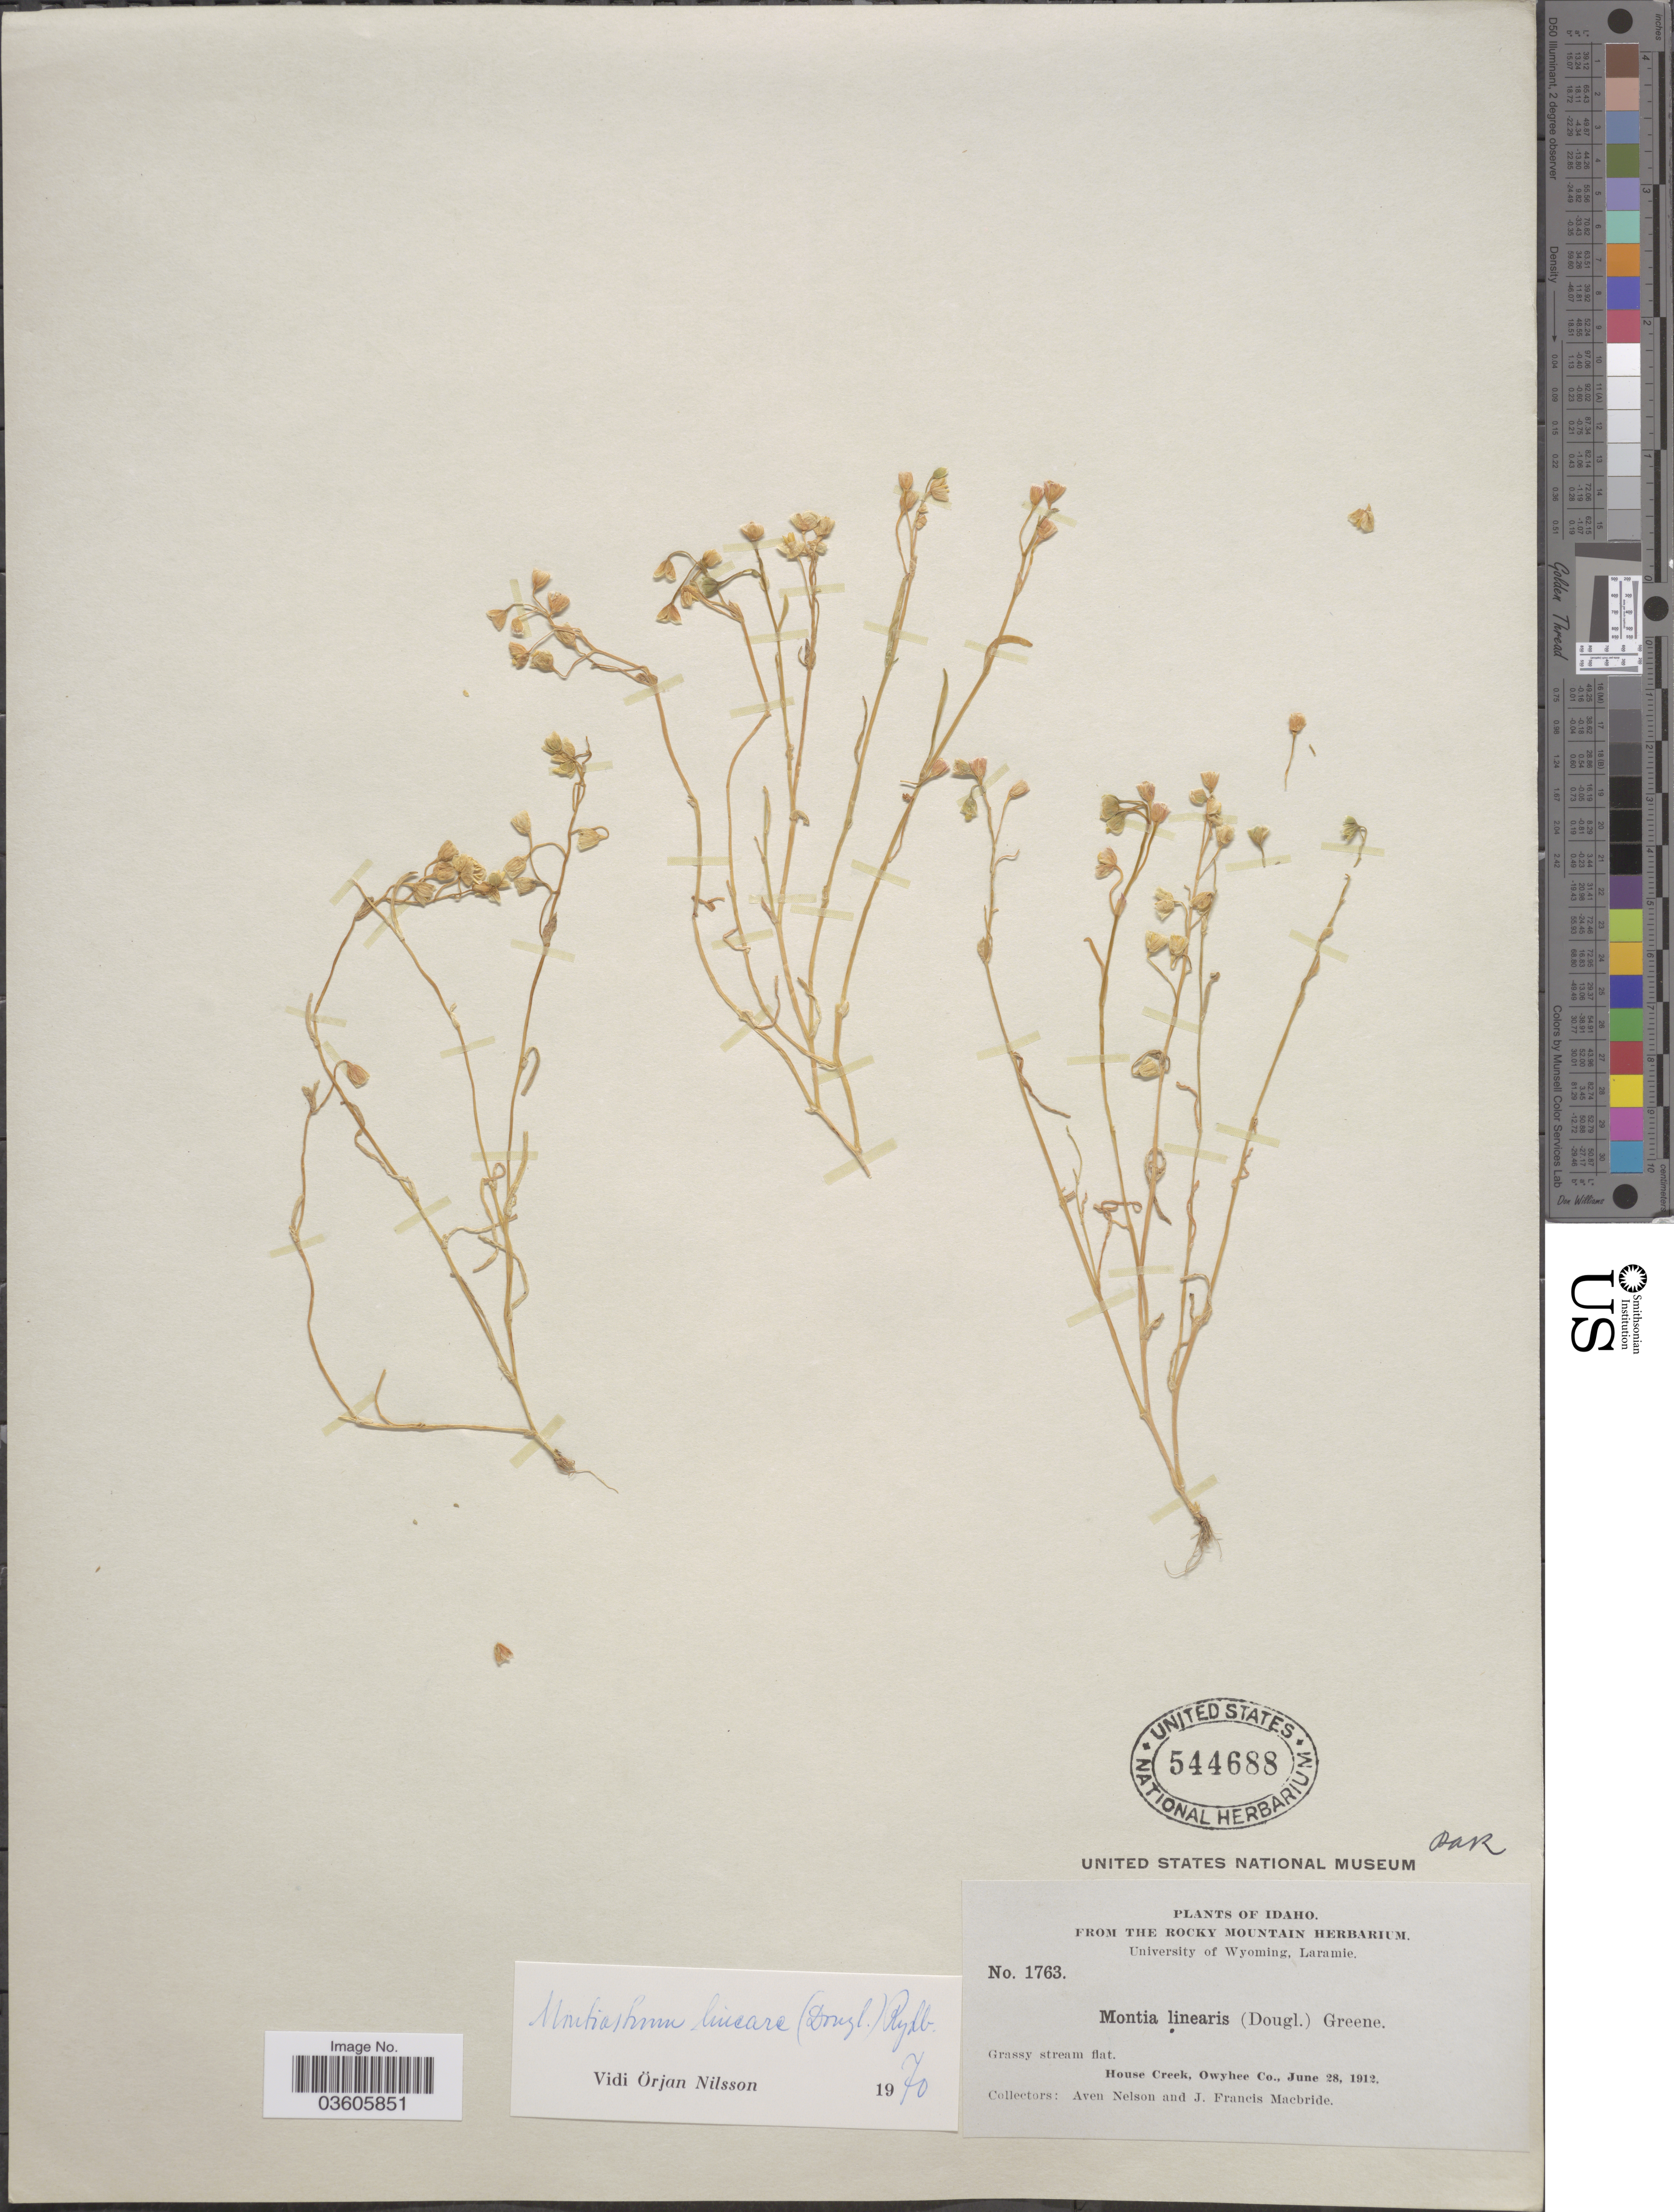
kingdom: Plantae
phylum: Tracheophyta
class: Magnoliopsida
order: Caryophyllales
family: Montiaceae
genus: Montia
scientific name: Montia linearis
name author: (Douglas) Greene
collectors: A. Nelson & J. F. Macbride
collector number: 1763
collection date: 1912-06-28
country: United States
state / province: Idaho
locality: House Creek, Owyhee Co.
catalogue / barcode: US 544688